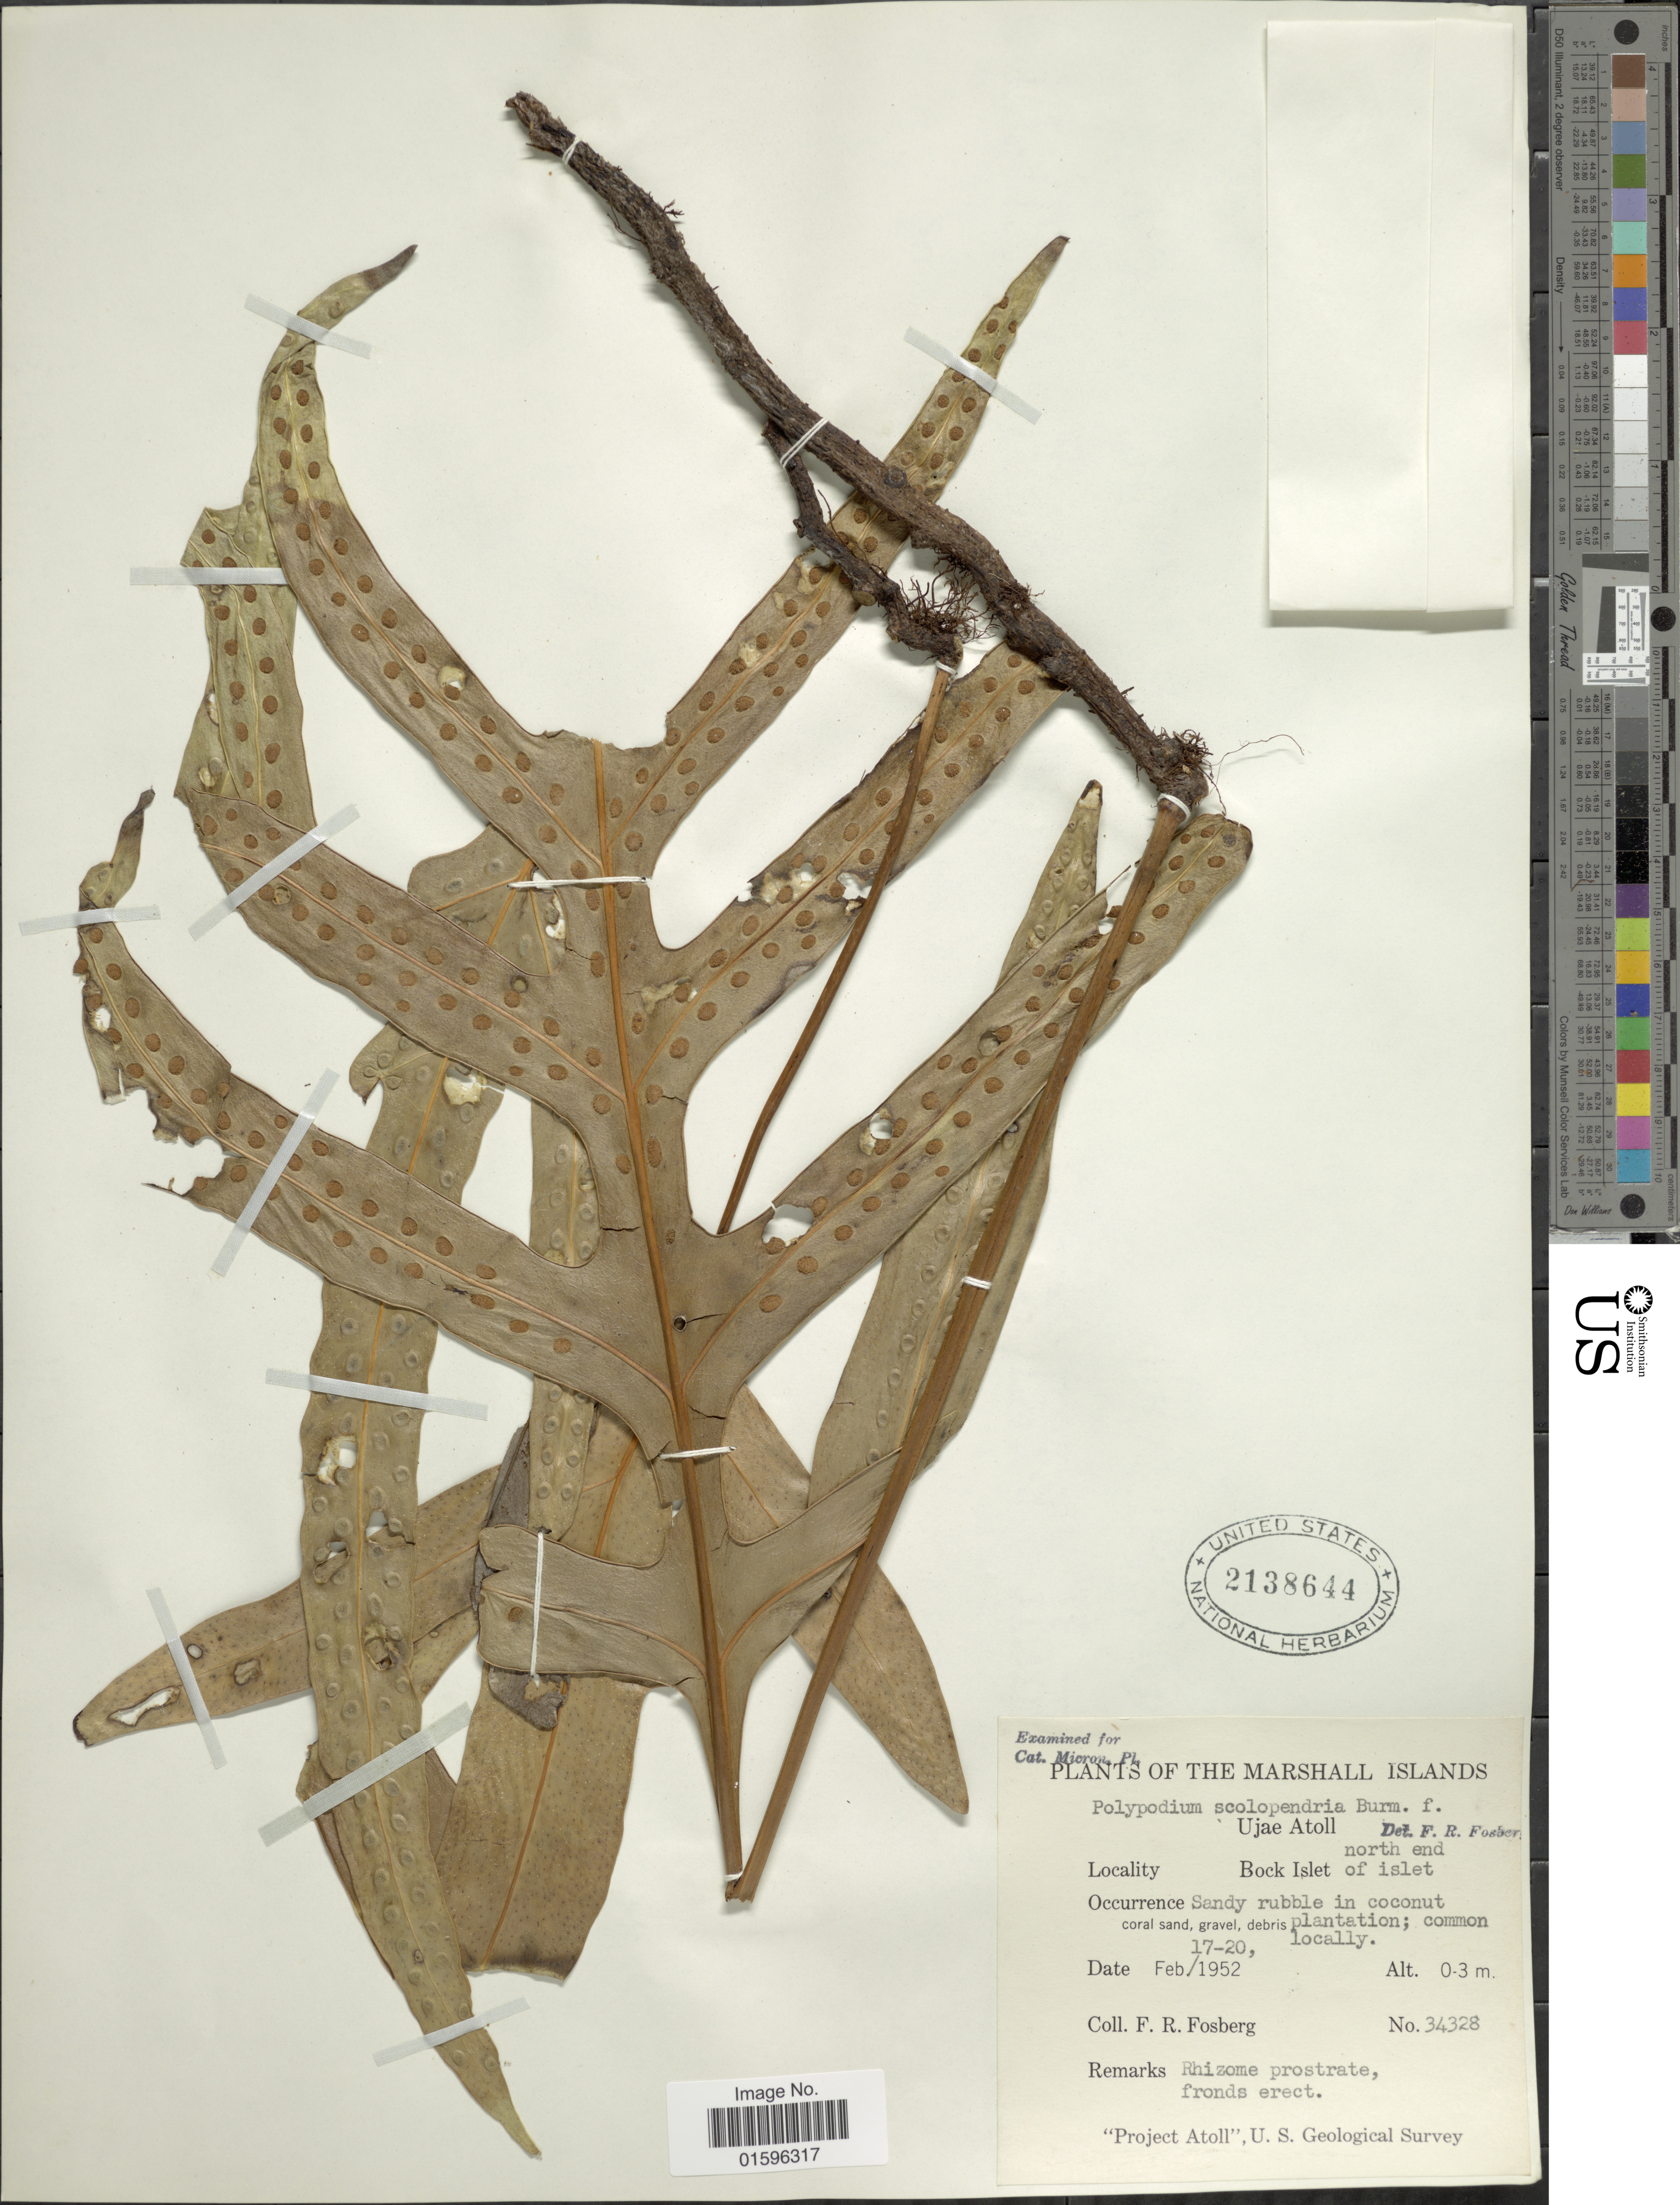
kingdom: Plantae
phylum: Tracheophyta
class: Polypodiopsida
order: Polypodiales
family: Polypodiaceae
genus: Polypodium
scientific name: Polypodium scolopendria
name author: Burm. f.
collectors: F. R. Fosberg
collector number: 34328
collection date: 1952-02-17/1952-02-20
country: Marshall Islands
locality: The Marshall Islands, Ujae Atoll, Bock Islet of islet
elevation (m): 0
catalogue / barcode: US 2138644